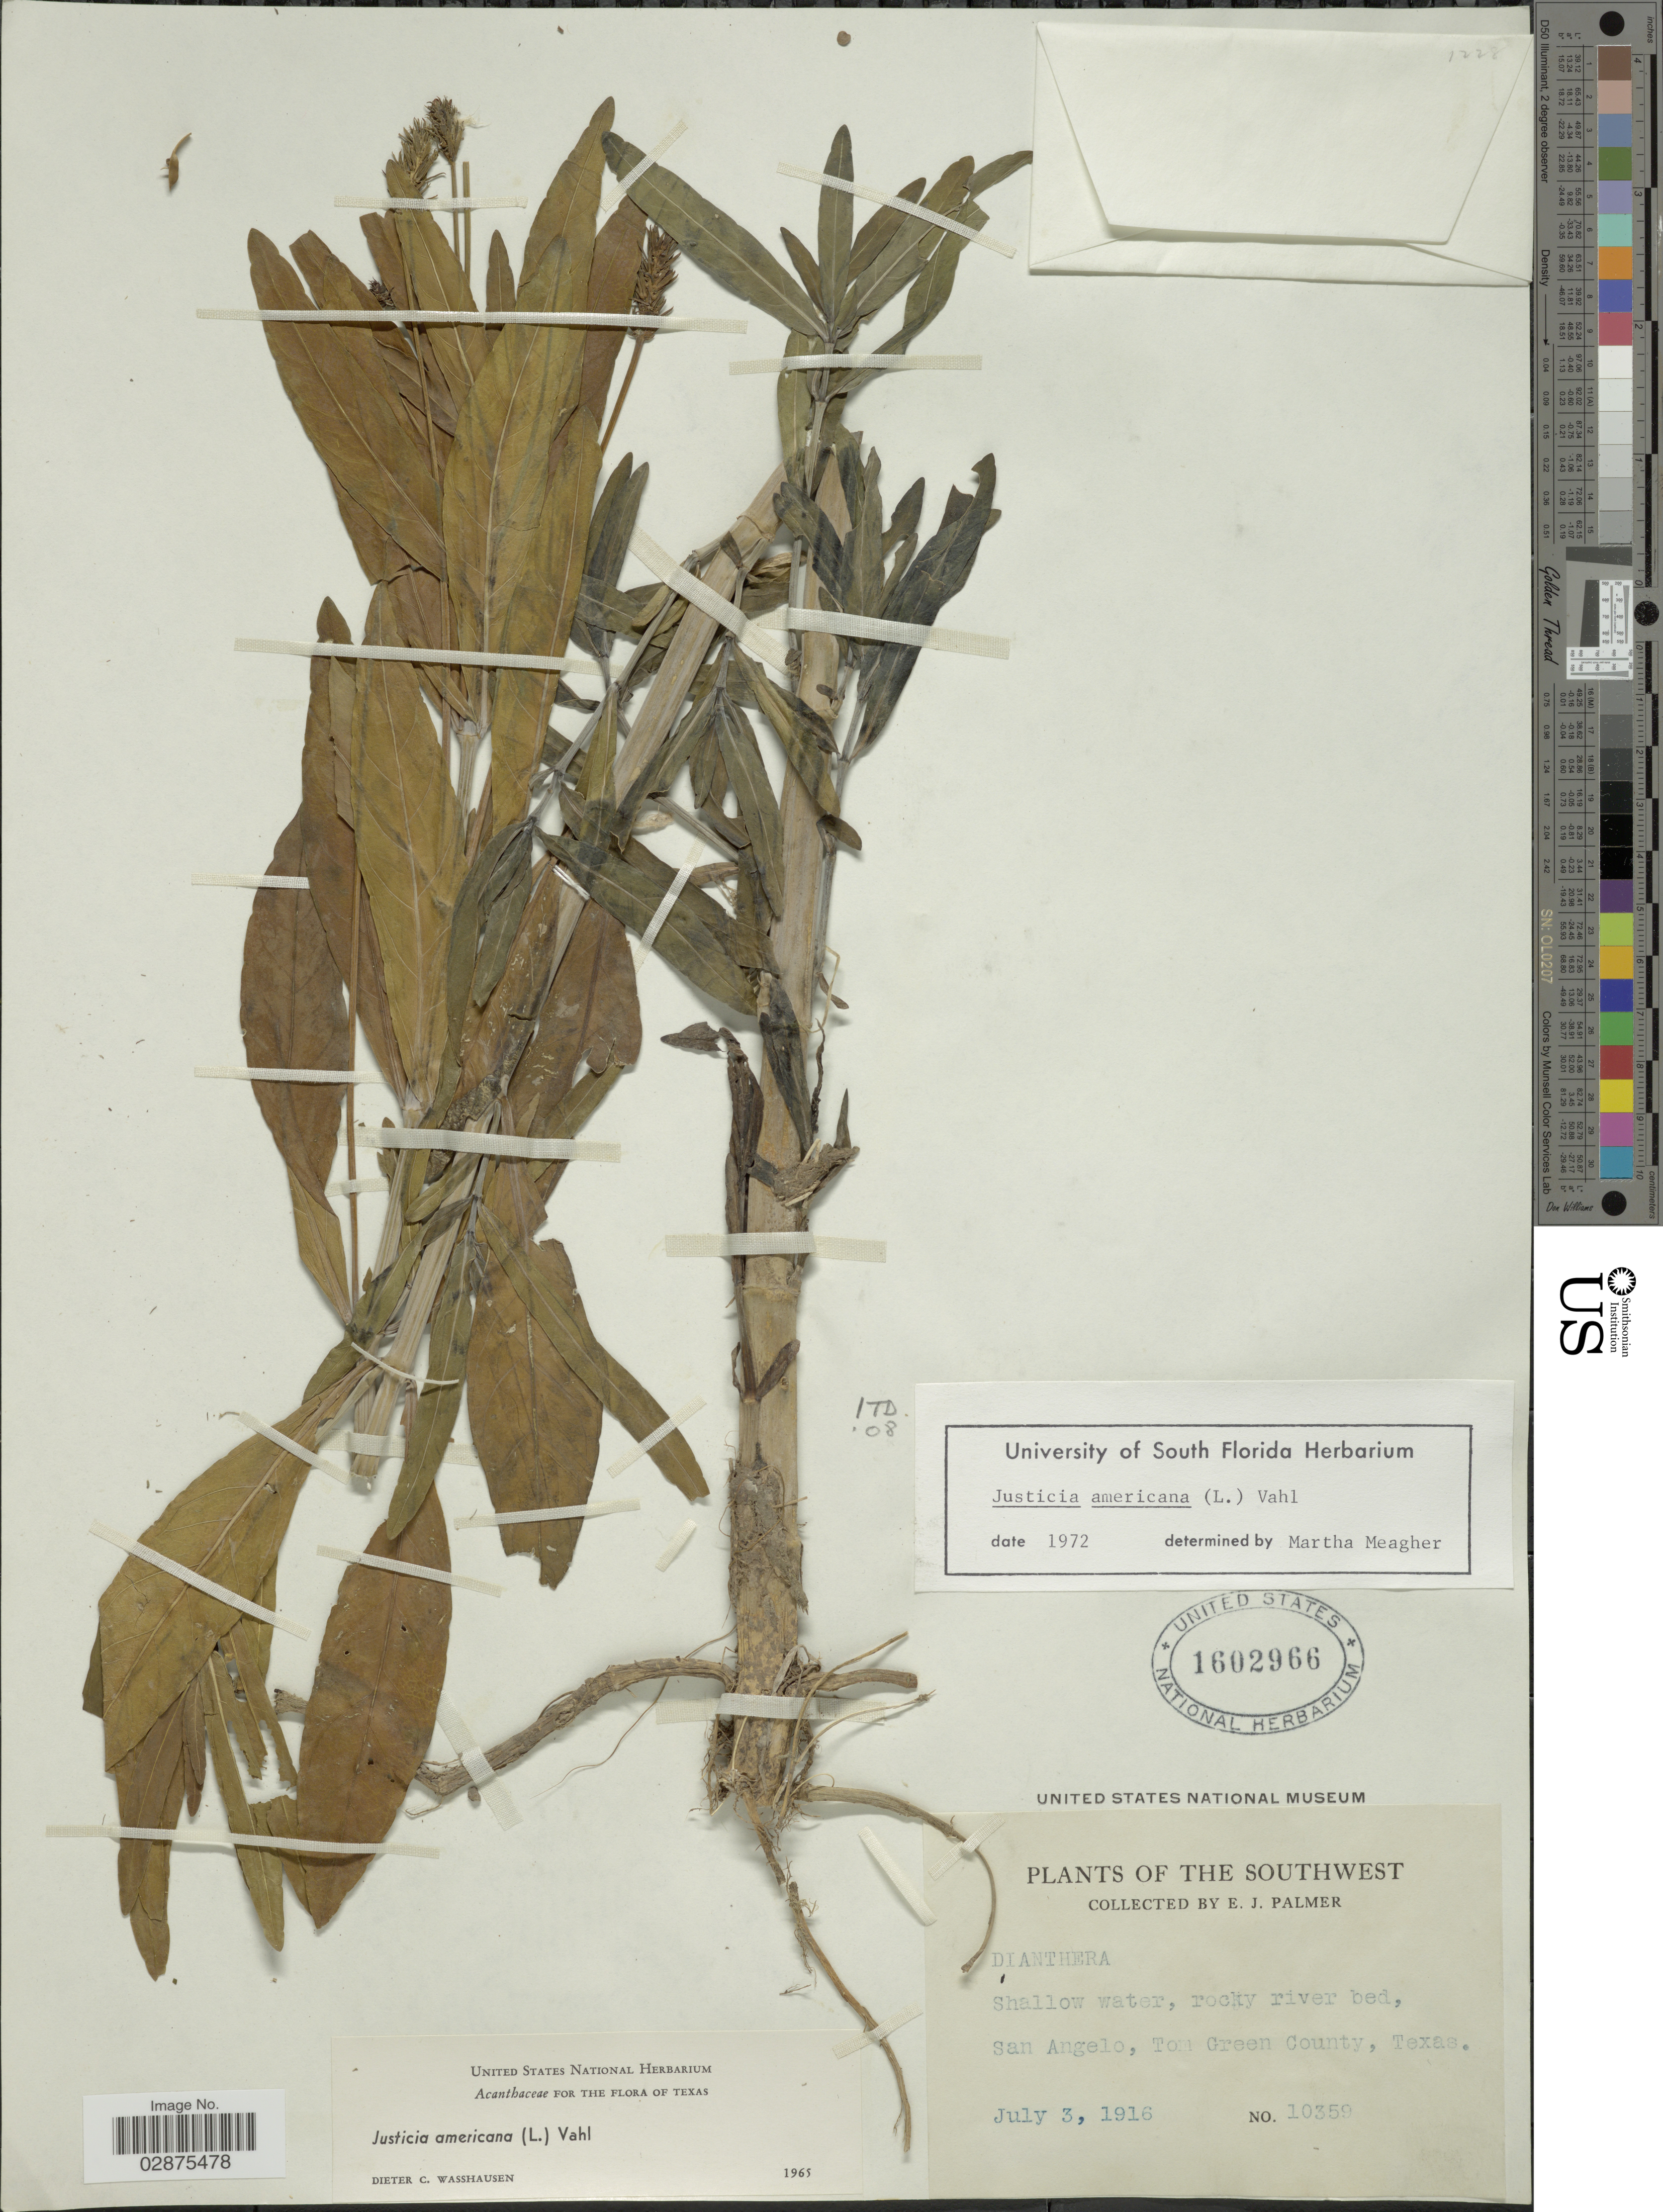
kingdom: Plantae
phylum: Tracheophyta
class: Magnoliopsida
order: Lamiales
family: Acanthaceae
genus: Justicia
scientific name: Justicia americana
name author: (L.) Vahl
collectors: E. J. Palmer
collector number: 10359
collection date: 1916-07-03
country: United States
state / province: Texas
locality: Southwest. Shallow water, rocky river bed, San Angelo,Tom Green County.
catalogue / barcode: US 1602966